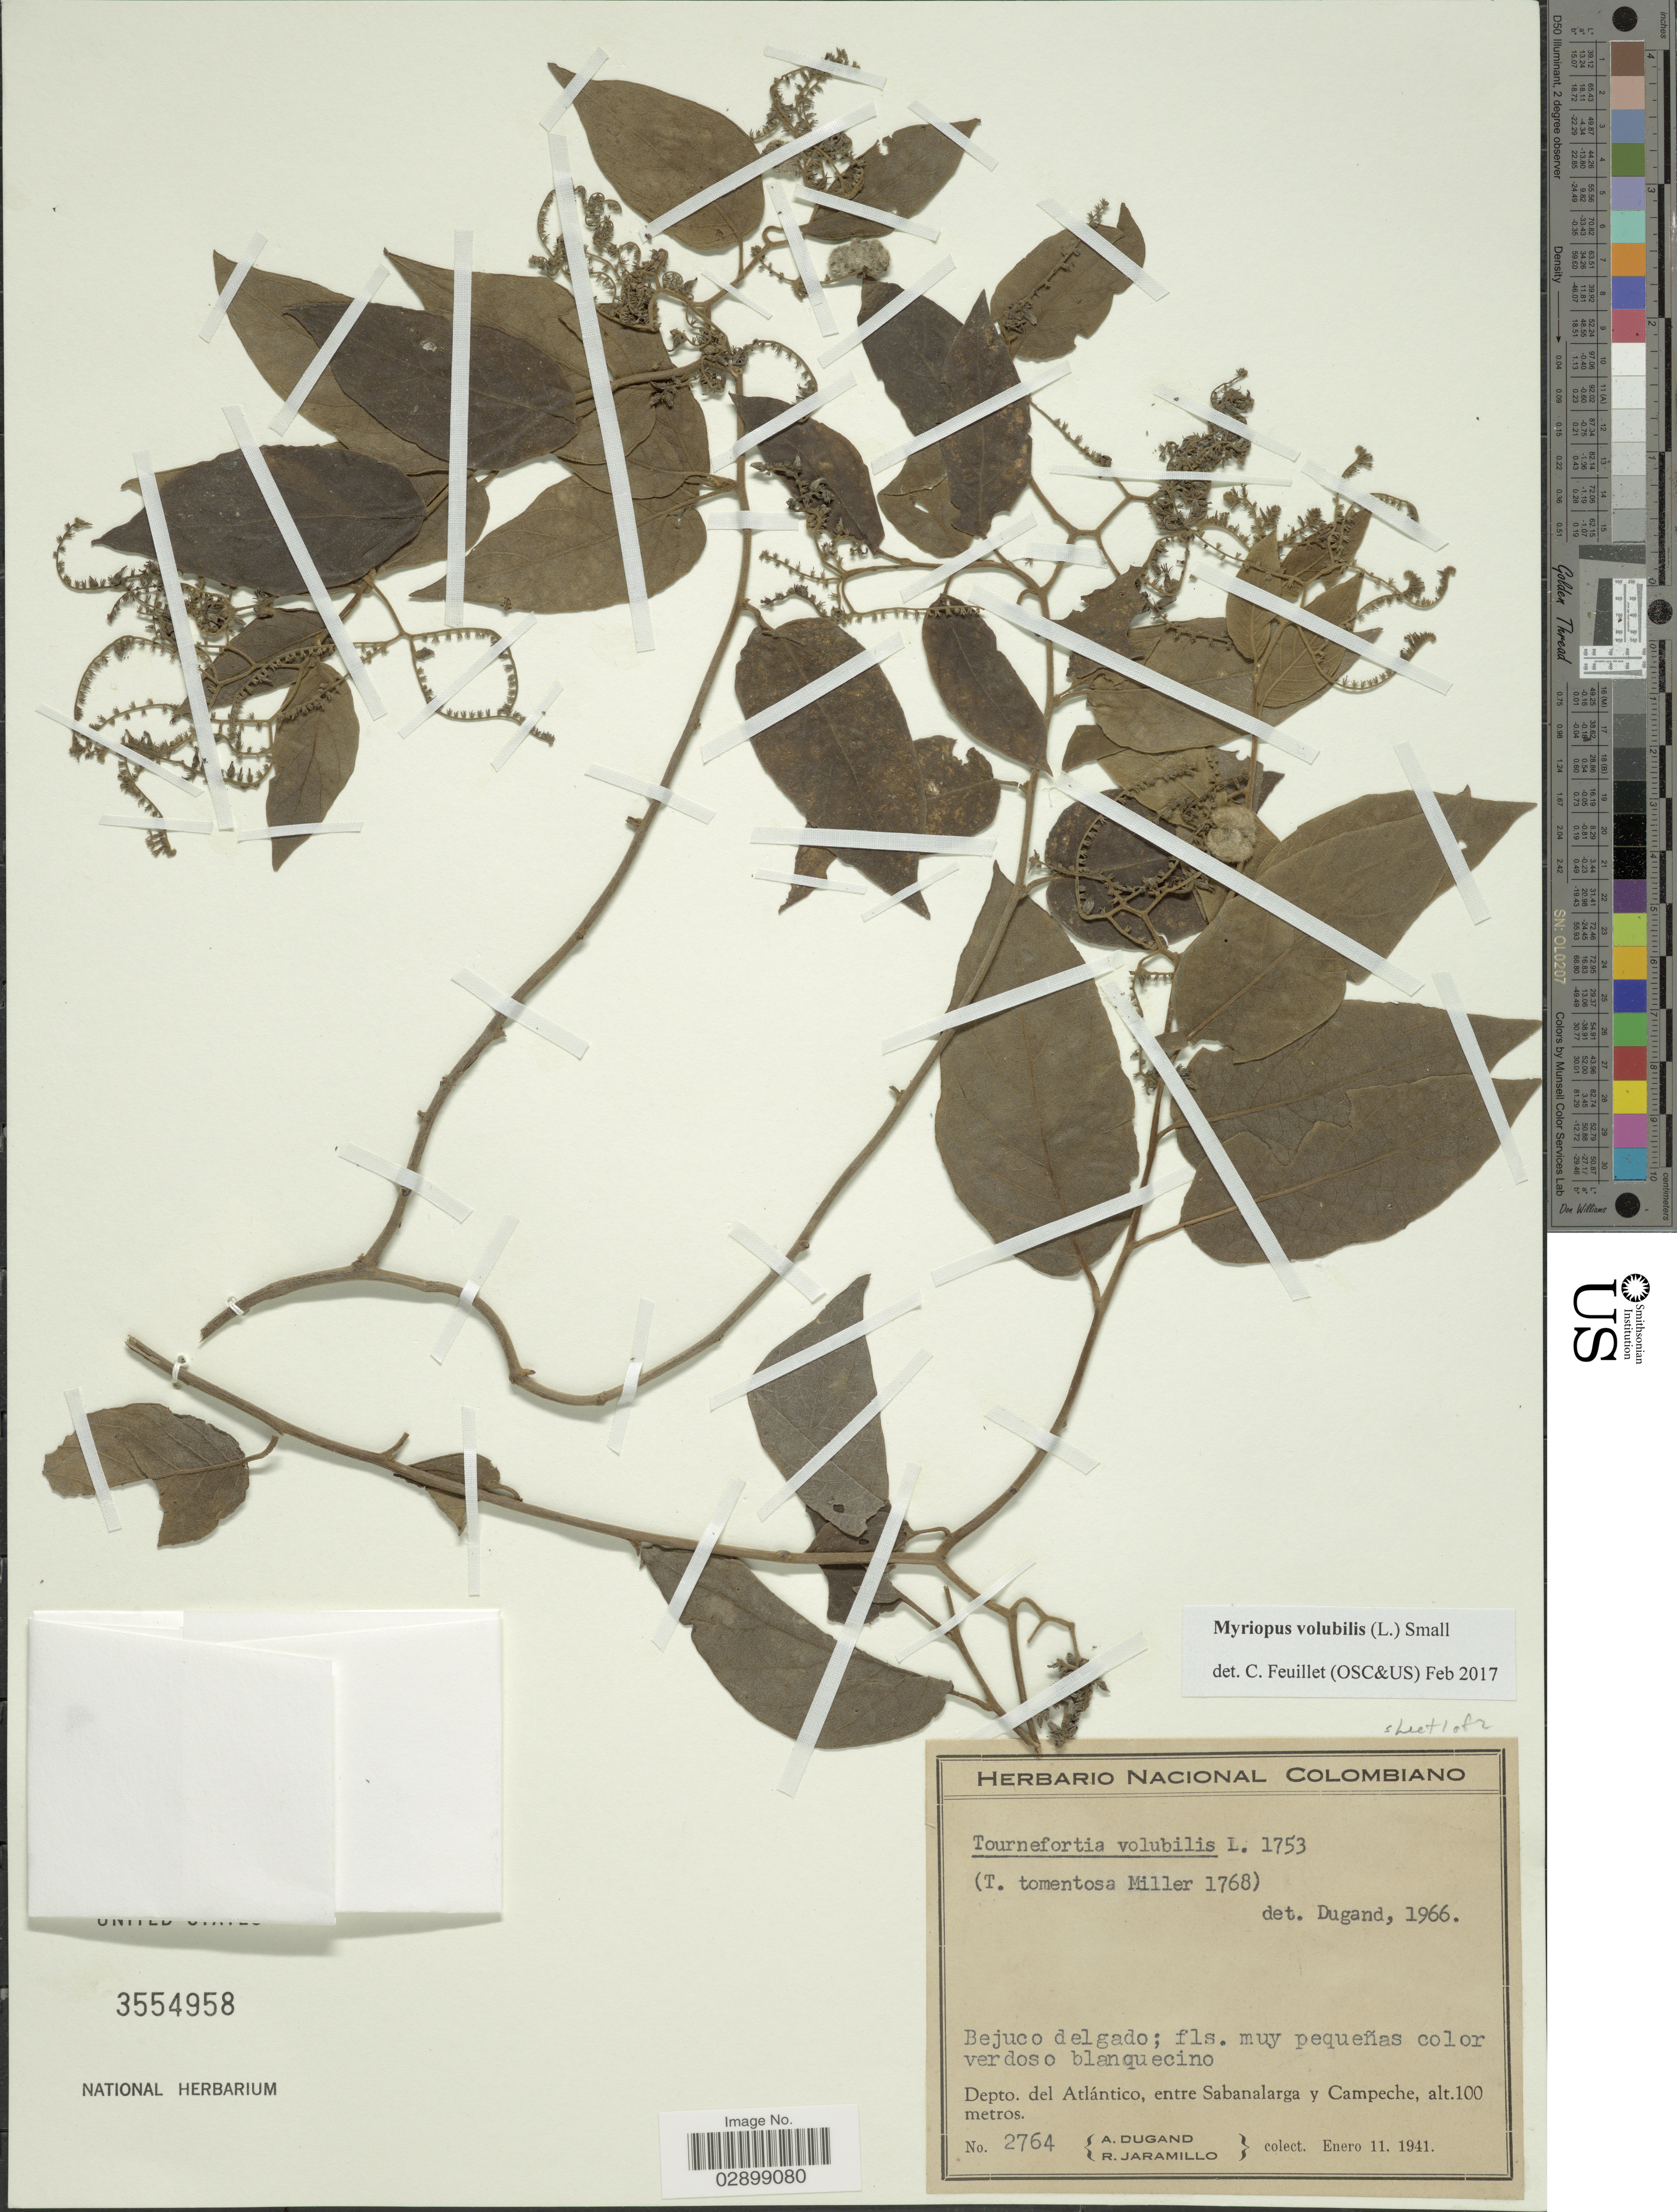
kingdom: Plantae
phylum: Tracheophyta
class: Magnoliopsida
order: Boraginales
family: Heliotropiaceae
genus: Myriopus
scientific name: Myriopus volubilis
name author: (L.) Small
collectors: A. Dugand & R. Jaramillo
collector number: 2764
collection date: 1941-01-11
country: Colombia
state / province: Atlántico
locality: Depto. del Atlántico, entre Sabanalarga y Campeche.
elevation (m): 100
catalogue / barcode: US 3554958